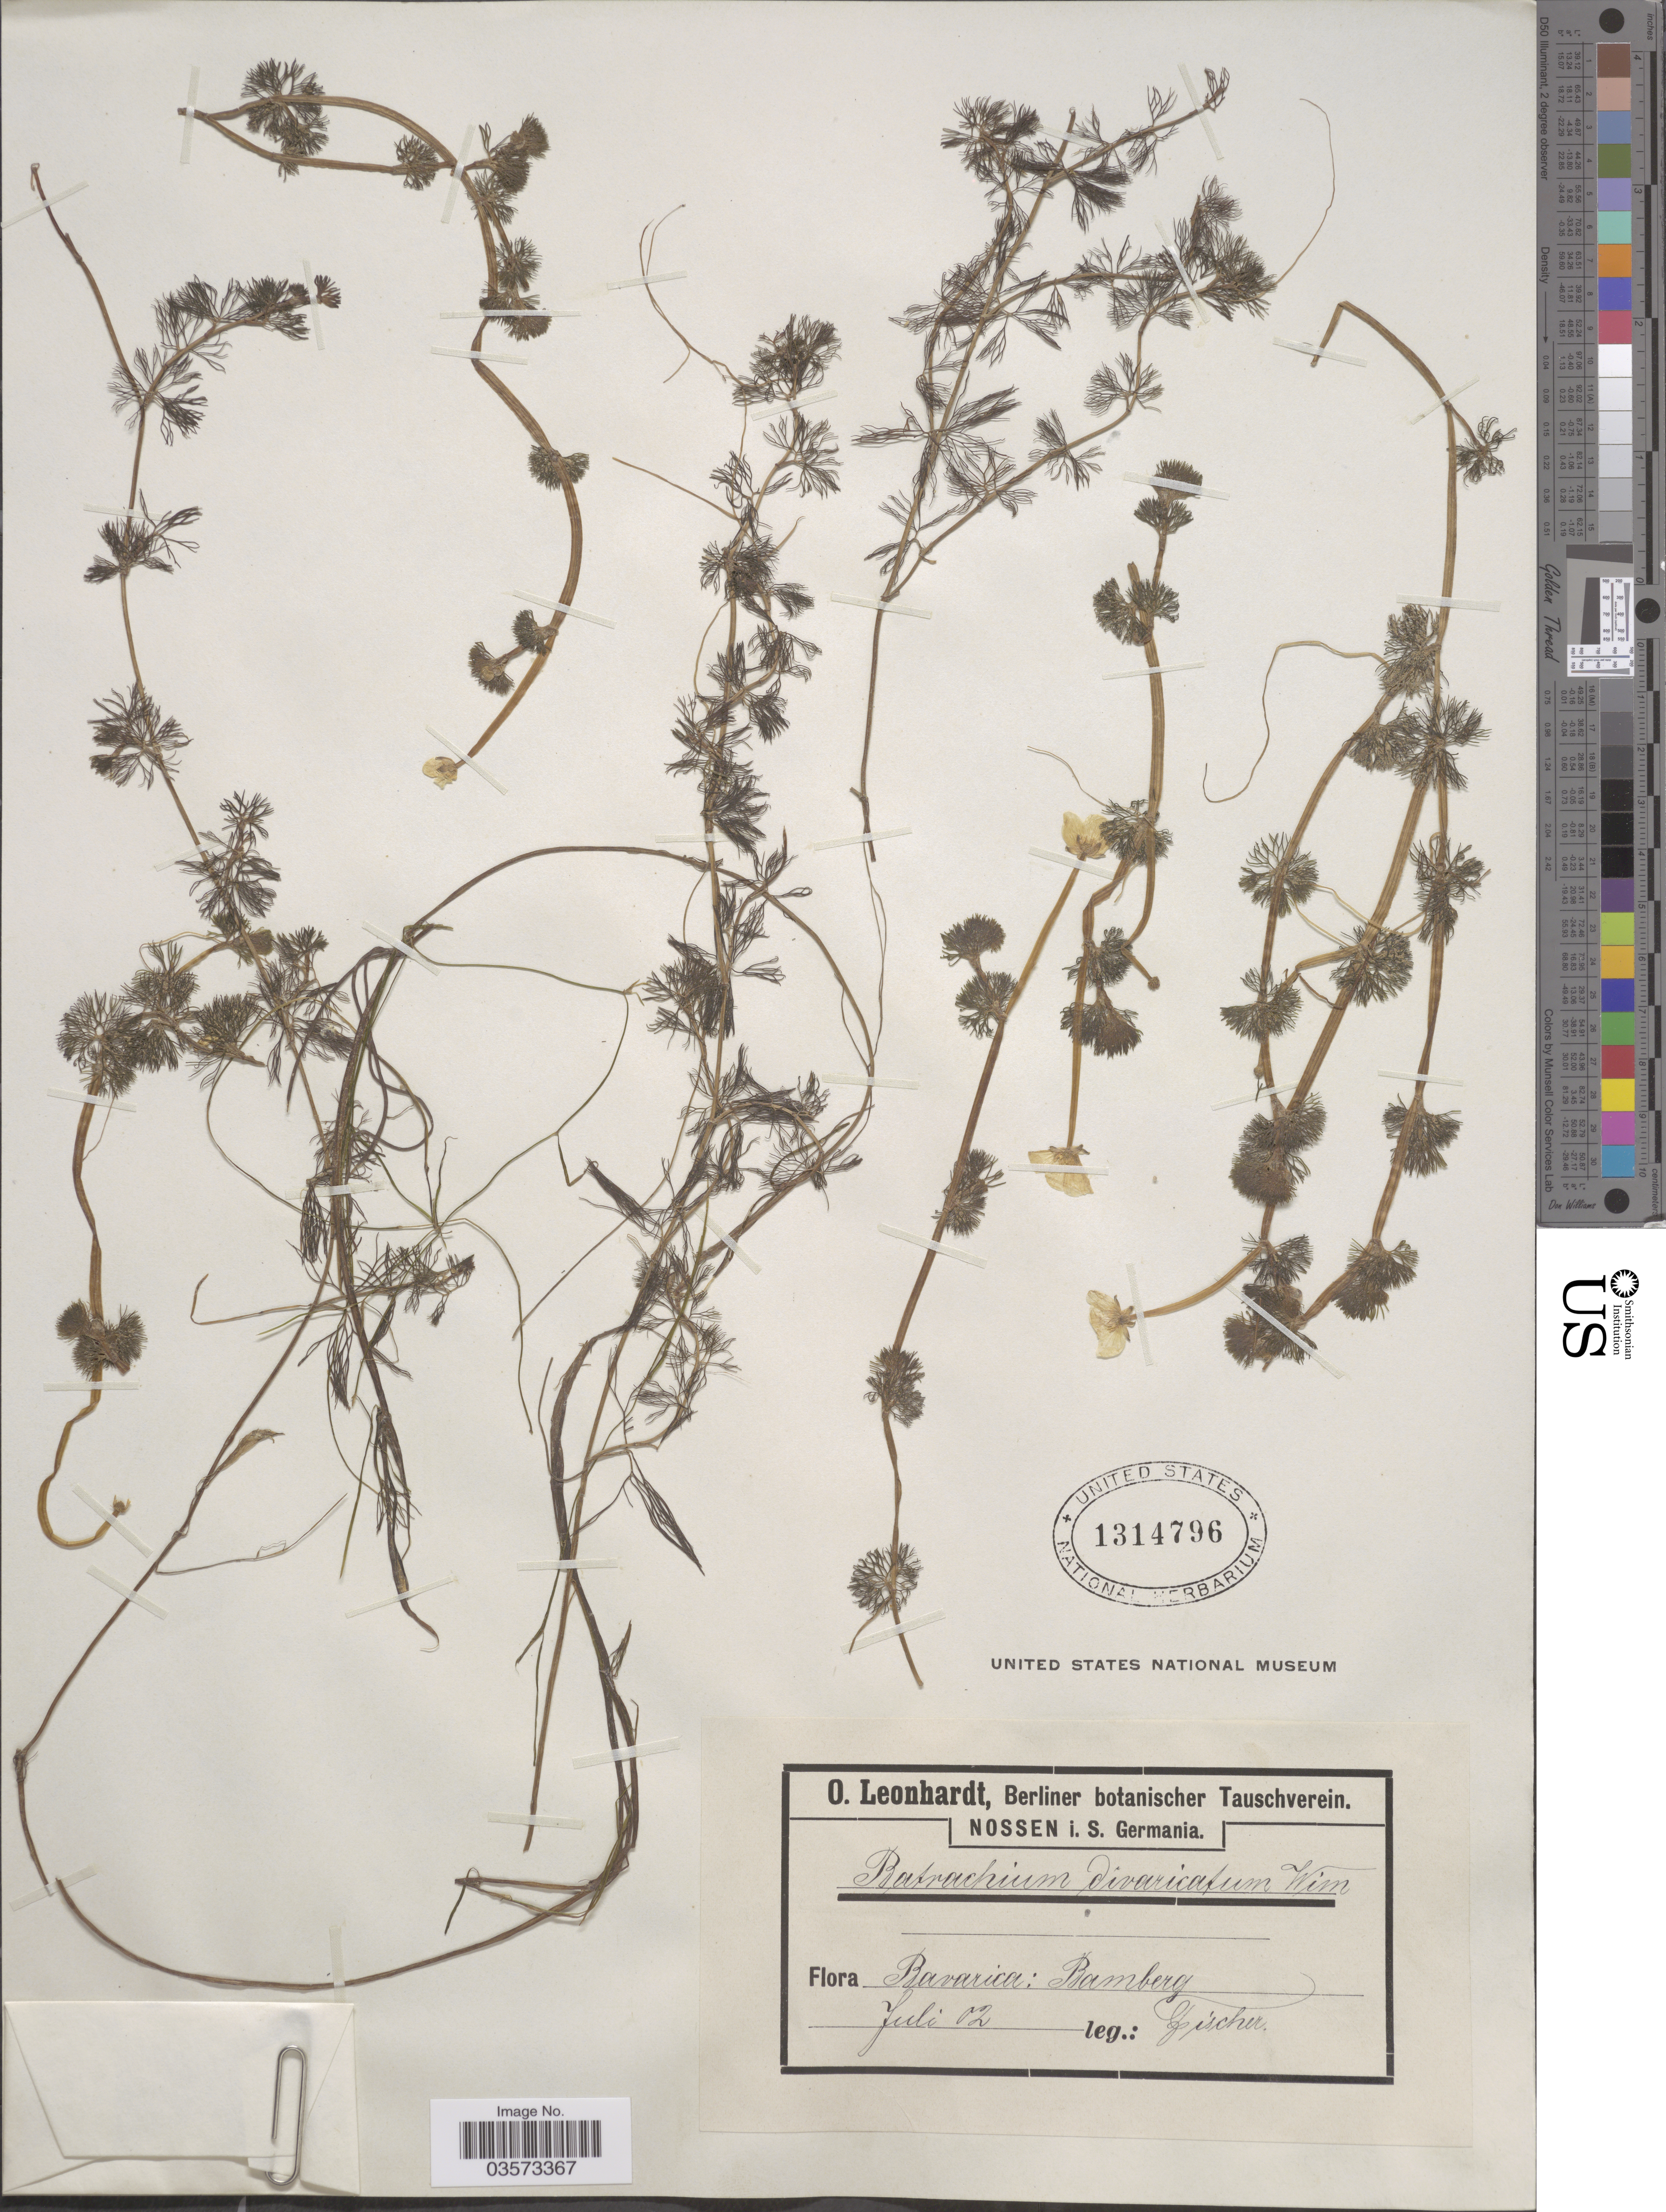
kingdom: Plantae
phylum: Tracheophyta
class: Magnoliopsida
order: Ranunculales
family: Ranunculaceae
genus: Ranunculus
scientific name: Ranunculus trichophyllus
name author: Chaix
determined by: Strong, Mark T., (BOT), Smithsonian Institution - National Museum of Natural History (UNITED STATES)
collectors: G. Fischer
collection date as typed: Transcribed d/m/y: /7/2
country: Germany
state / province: Bayern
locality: Bavarica: Bamberg.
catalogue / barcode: US 1314796